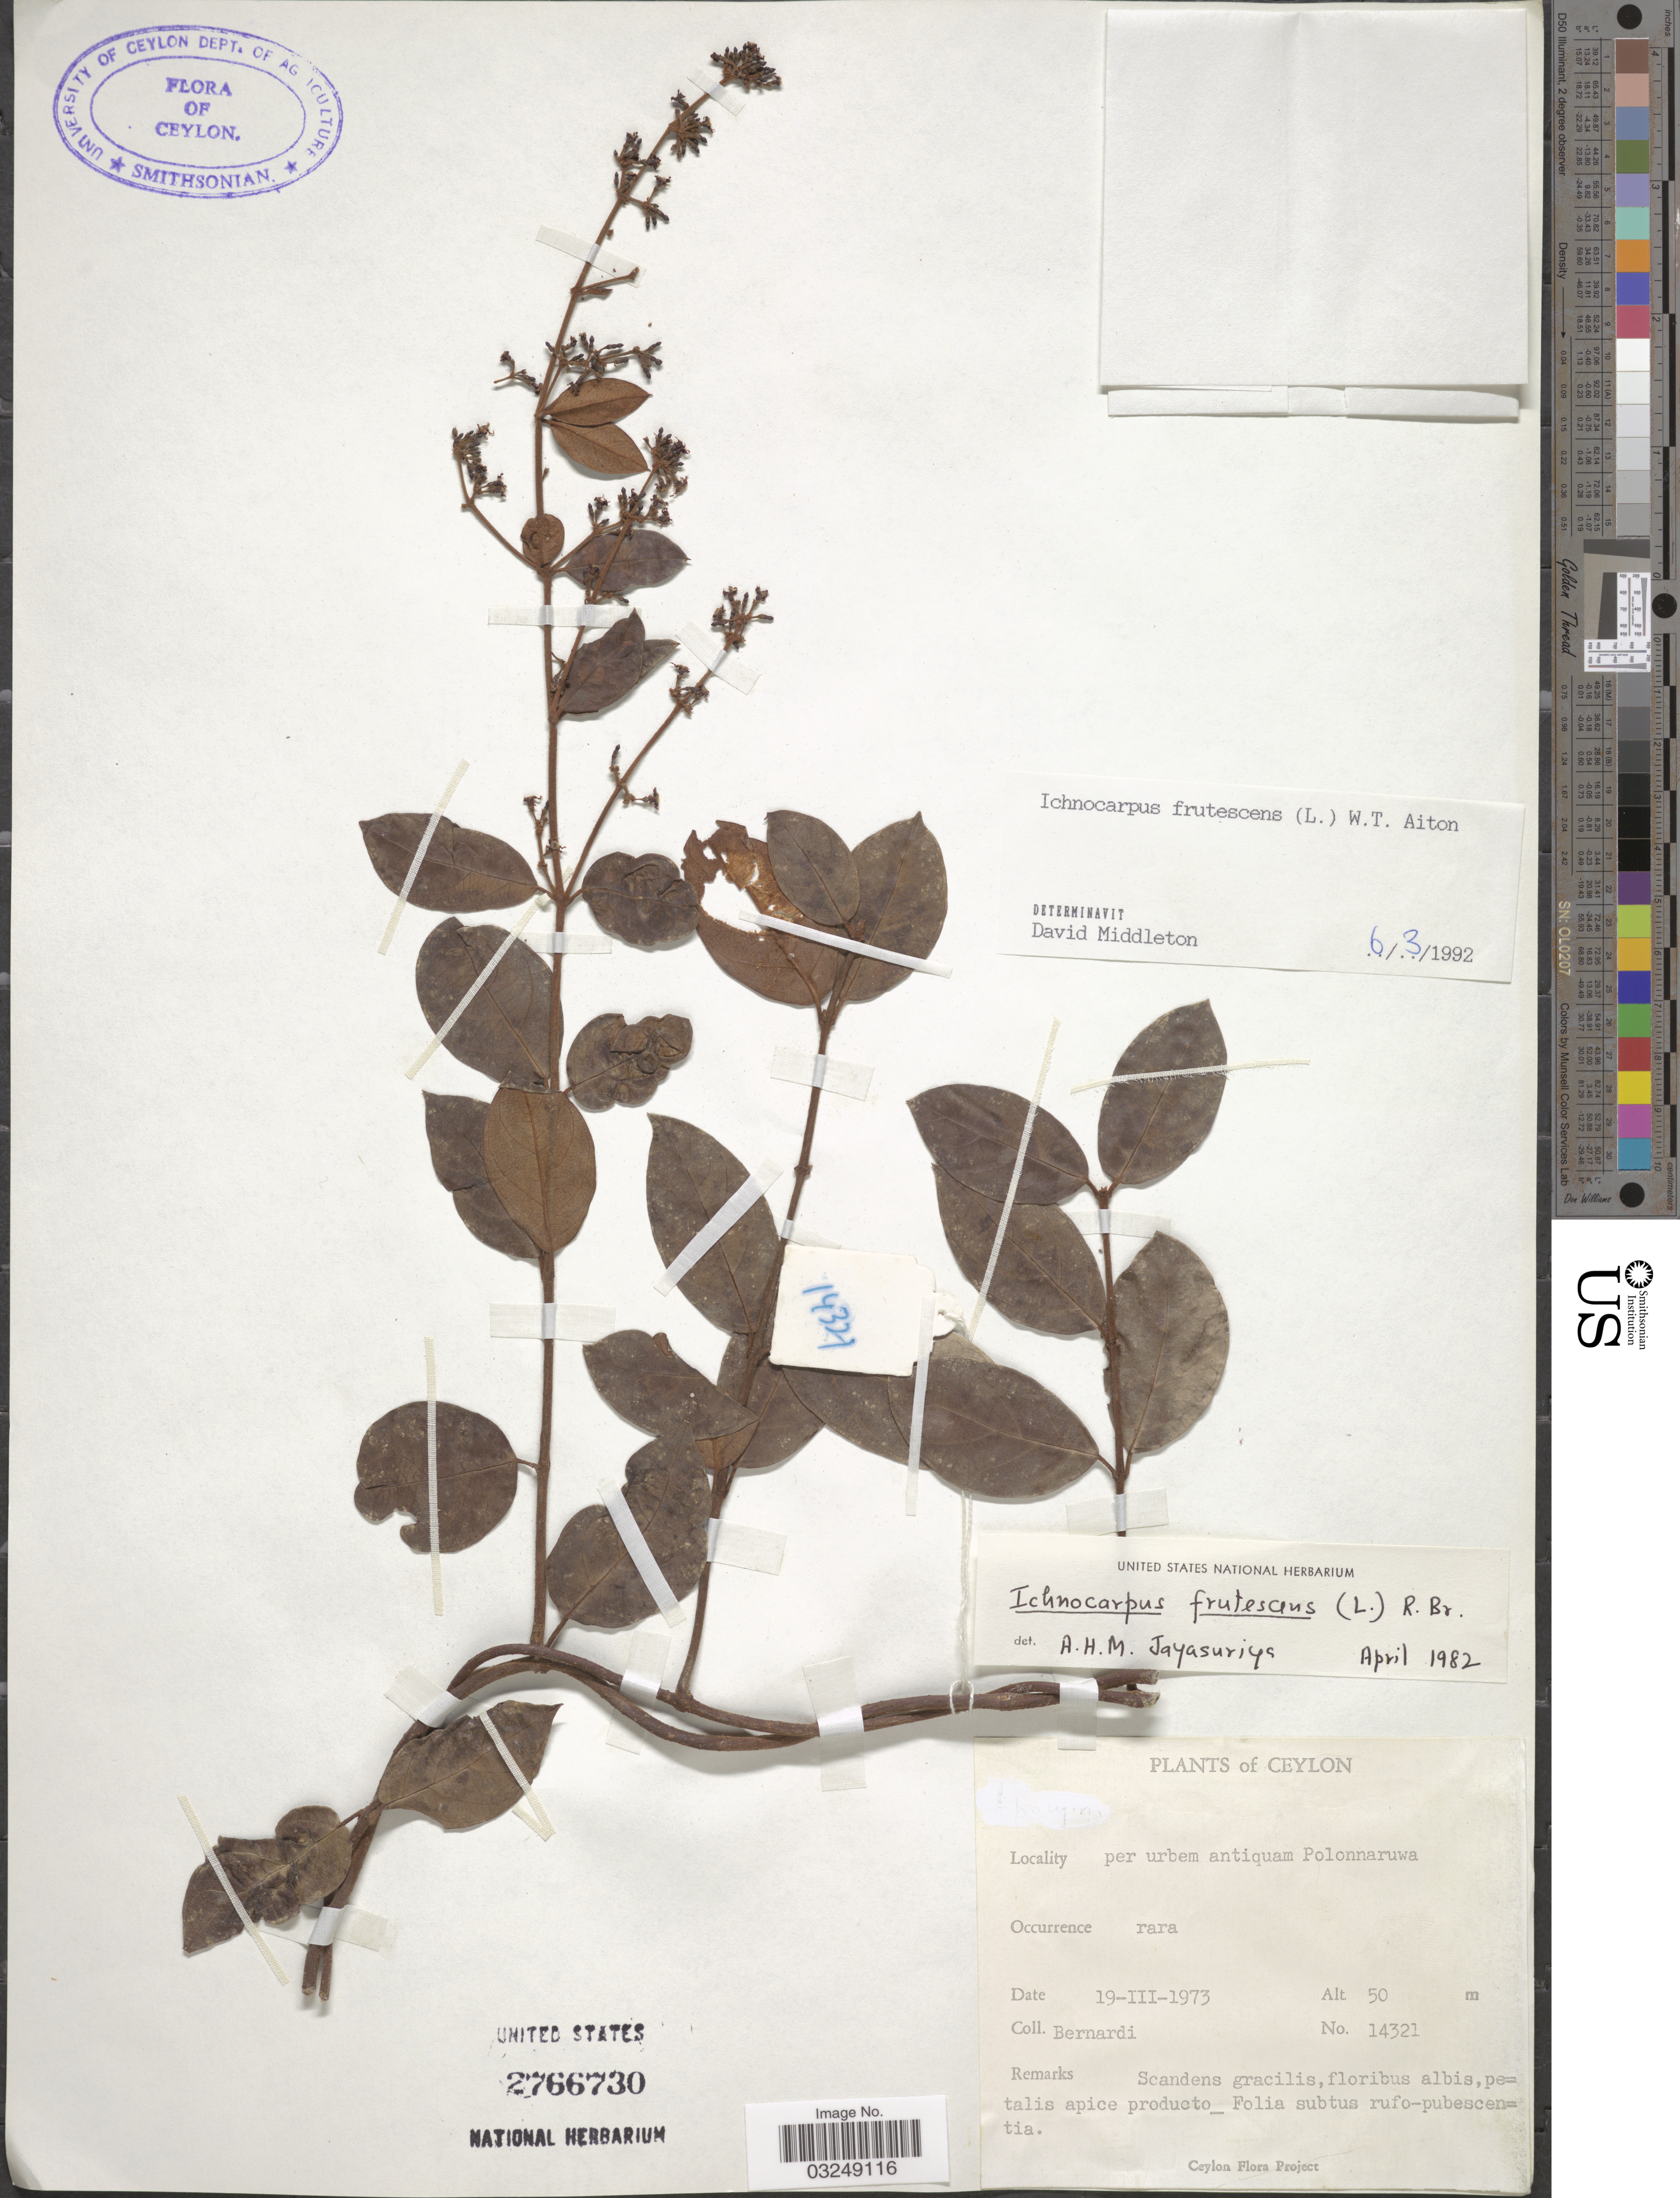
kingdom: Plantae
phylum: Tracheophyta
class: Magnoliopsida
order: Gentianales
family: Apocynaceae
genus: Ichnocarpus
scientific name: Ichnocarpus frutescens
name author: (L.) W.T. Aiton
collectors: Bernardi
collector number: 14321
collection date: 1973-03-19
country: Sri Lanka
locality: Ceylon, per urbem antiquam Polonnaruwa.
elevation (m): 50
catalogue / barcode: US 2766730